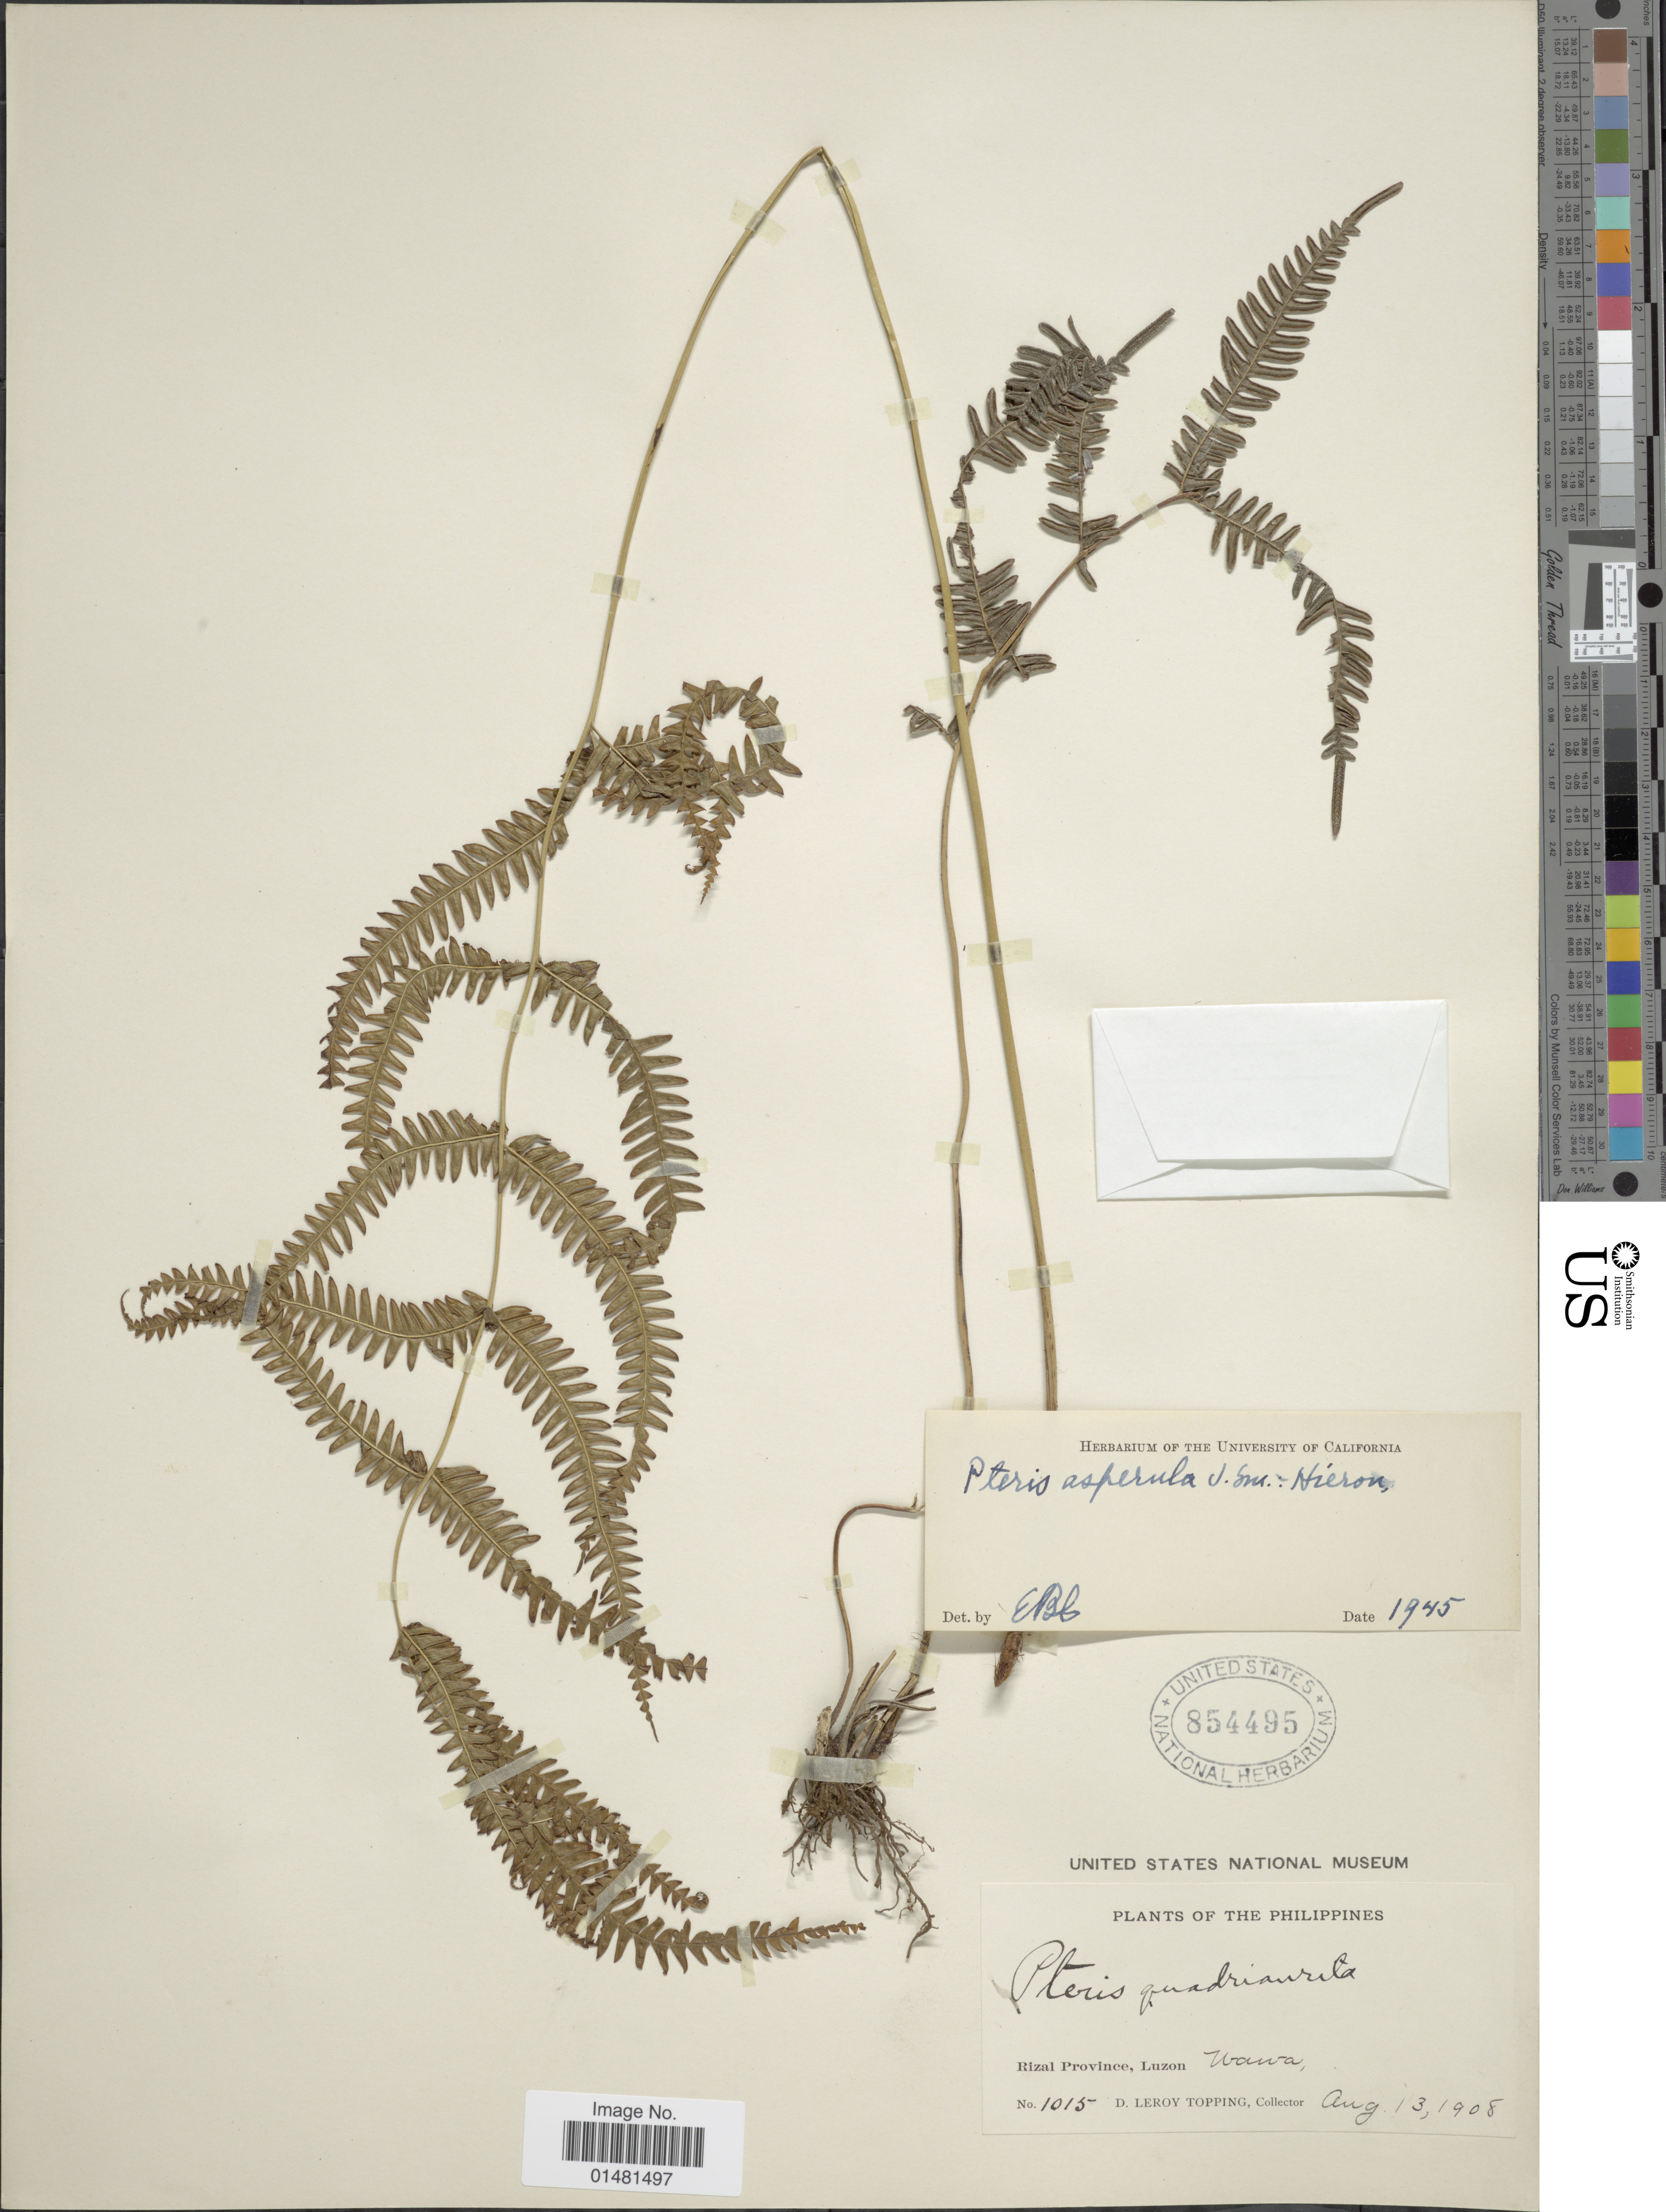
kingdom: Plantae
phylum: Tracheophyta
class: Polypodiopsida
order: Polypodiales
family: Pteridaceae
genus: Pteris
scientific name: Pteris asperula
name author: J. Sm.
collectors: D. L. Topping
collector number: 1015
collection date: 1908-08-13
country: Philippines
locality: Rizal Province, Luzon, Wawa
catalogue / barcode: US 854495